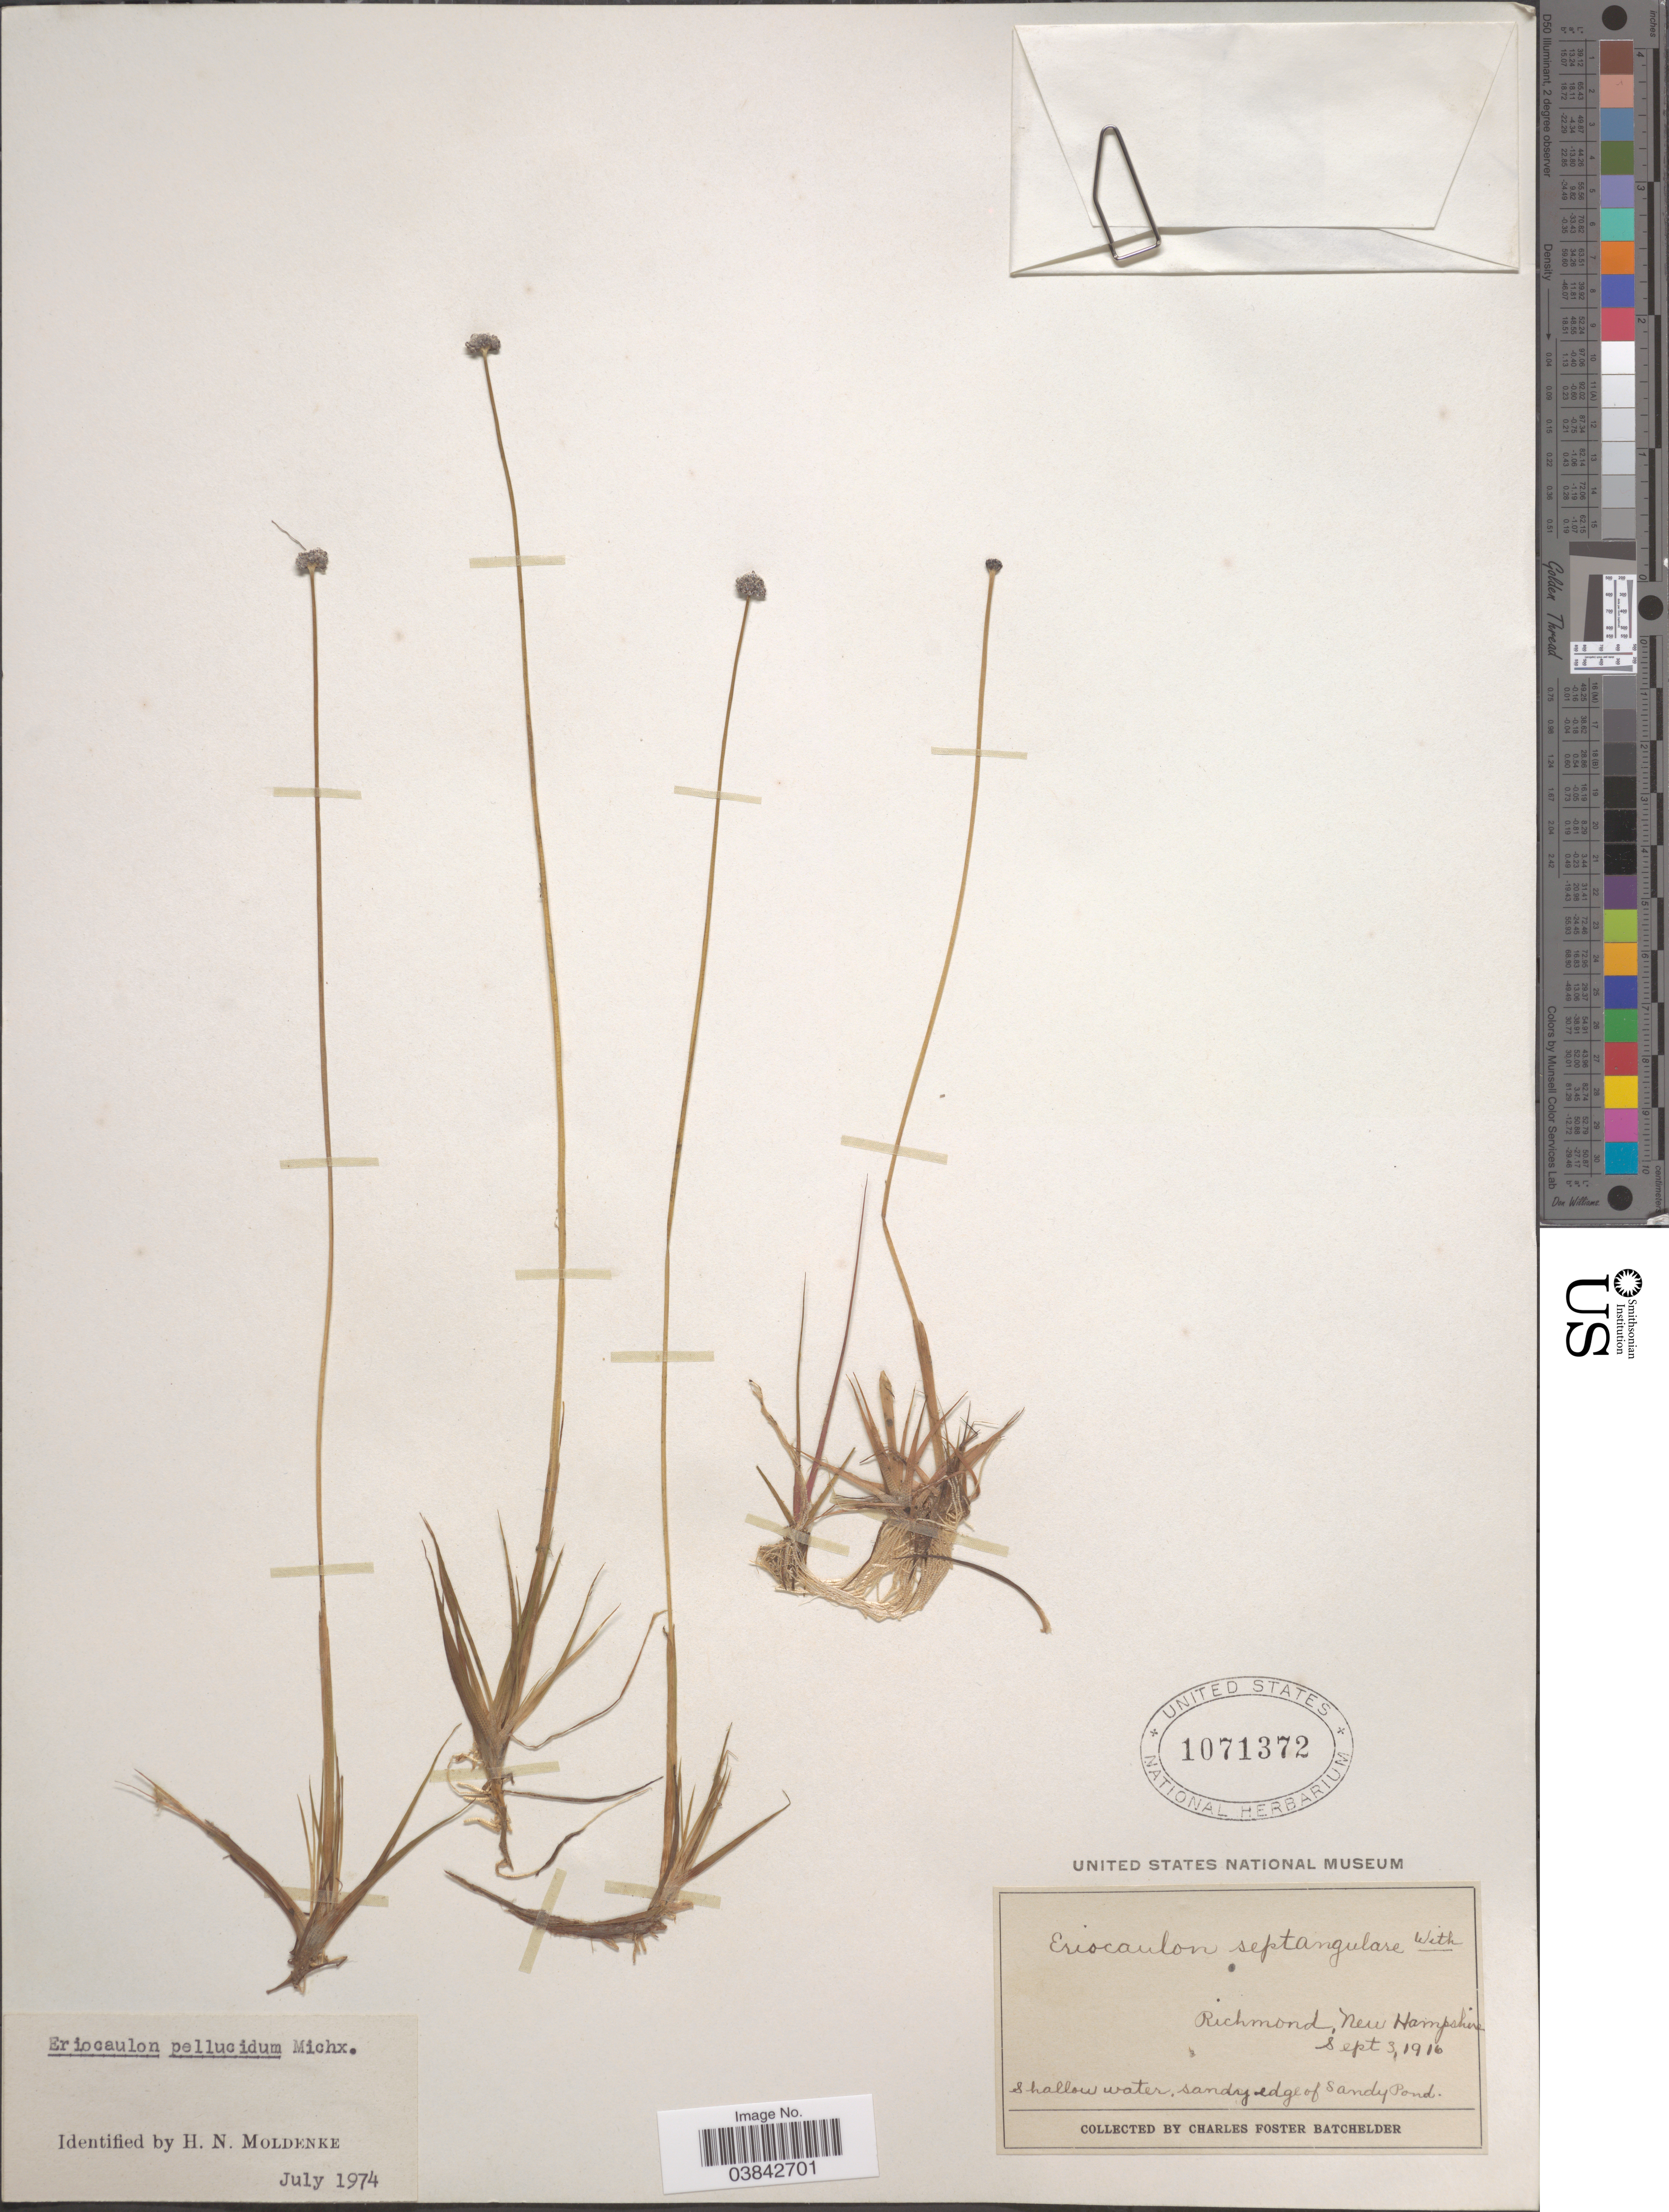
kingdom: Plantae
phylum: Tracheophyta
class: Liliopsida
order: Poales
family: Eriocaulaceae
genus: Eriocaulon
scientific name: Eriocaulon aquaticum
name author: (Hill) Druce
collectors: C. Batchelder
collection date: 1916-09-03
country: United States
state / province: New Hampshire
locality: Richmond.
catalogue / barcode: US 1071372